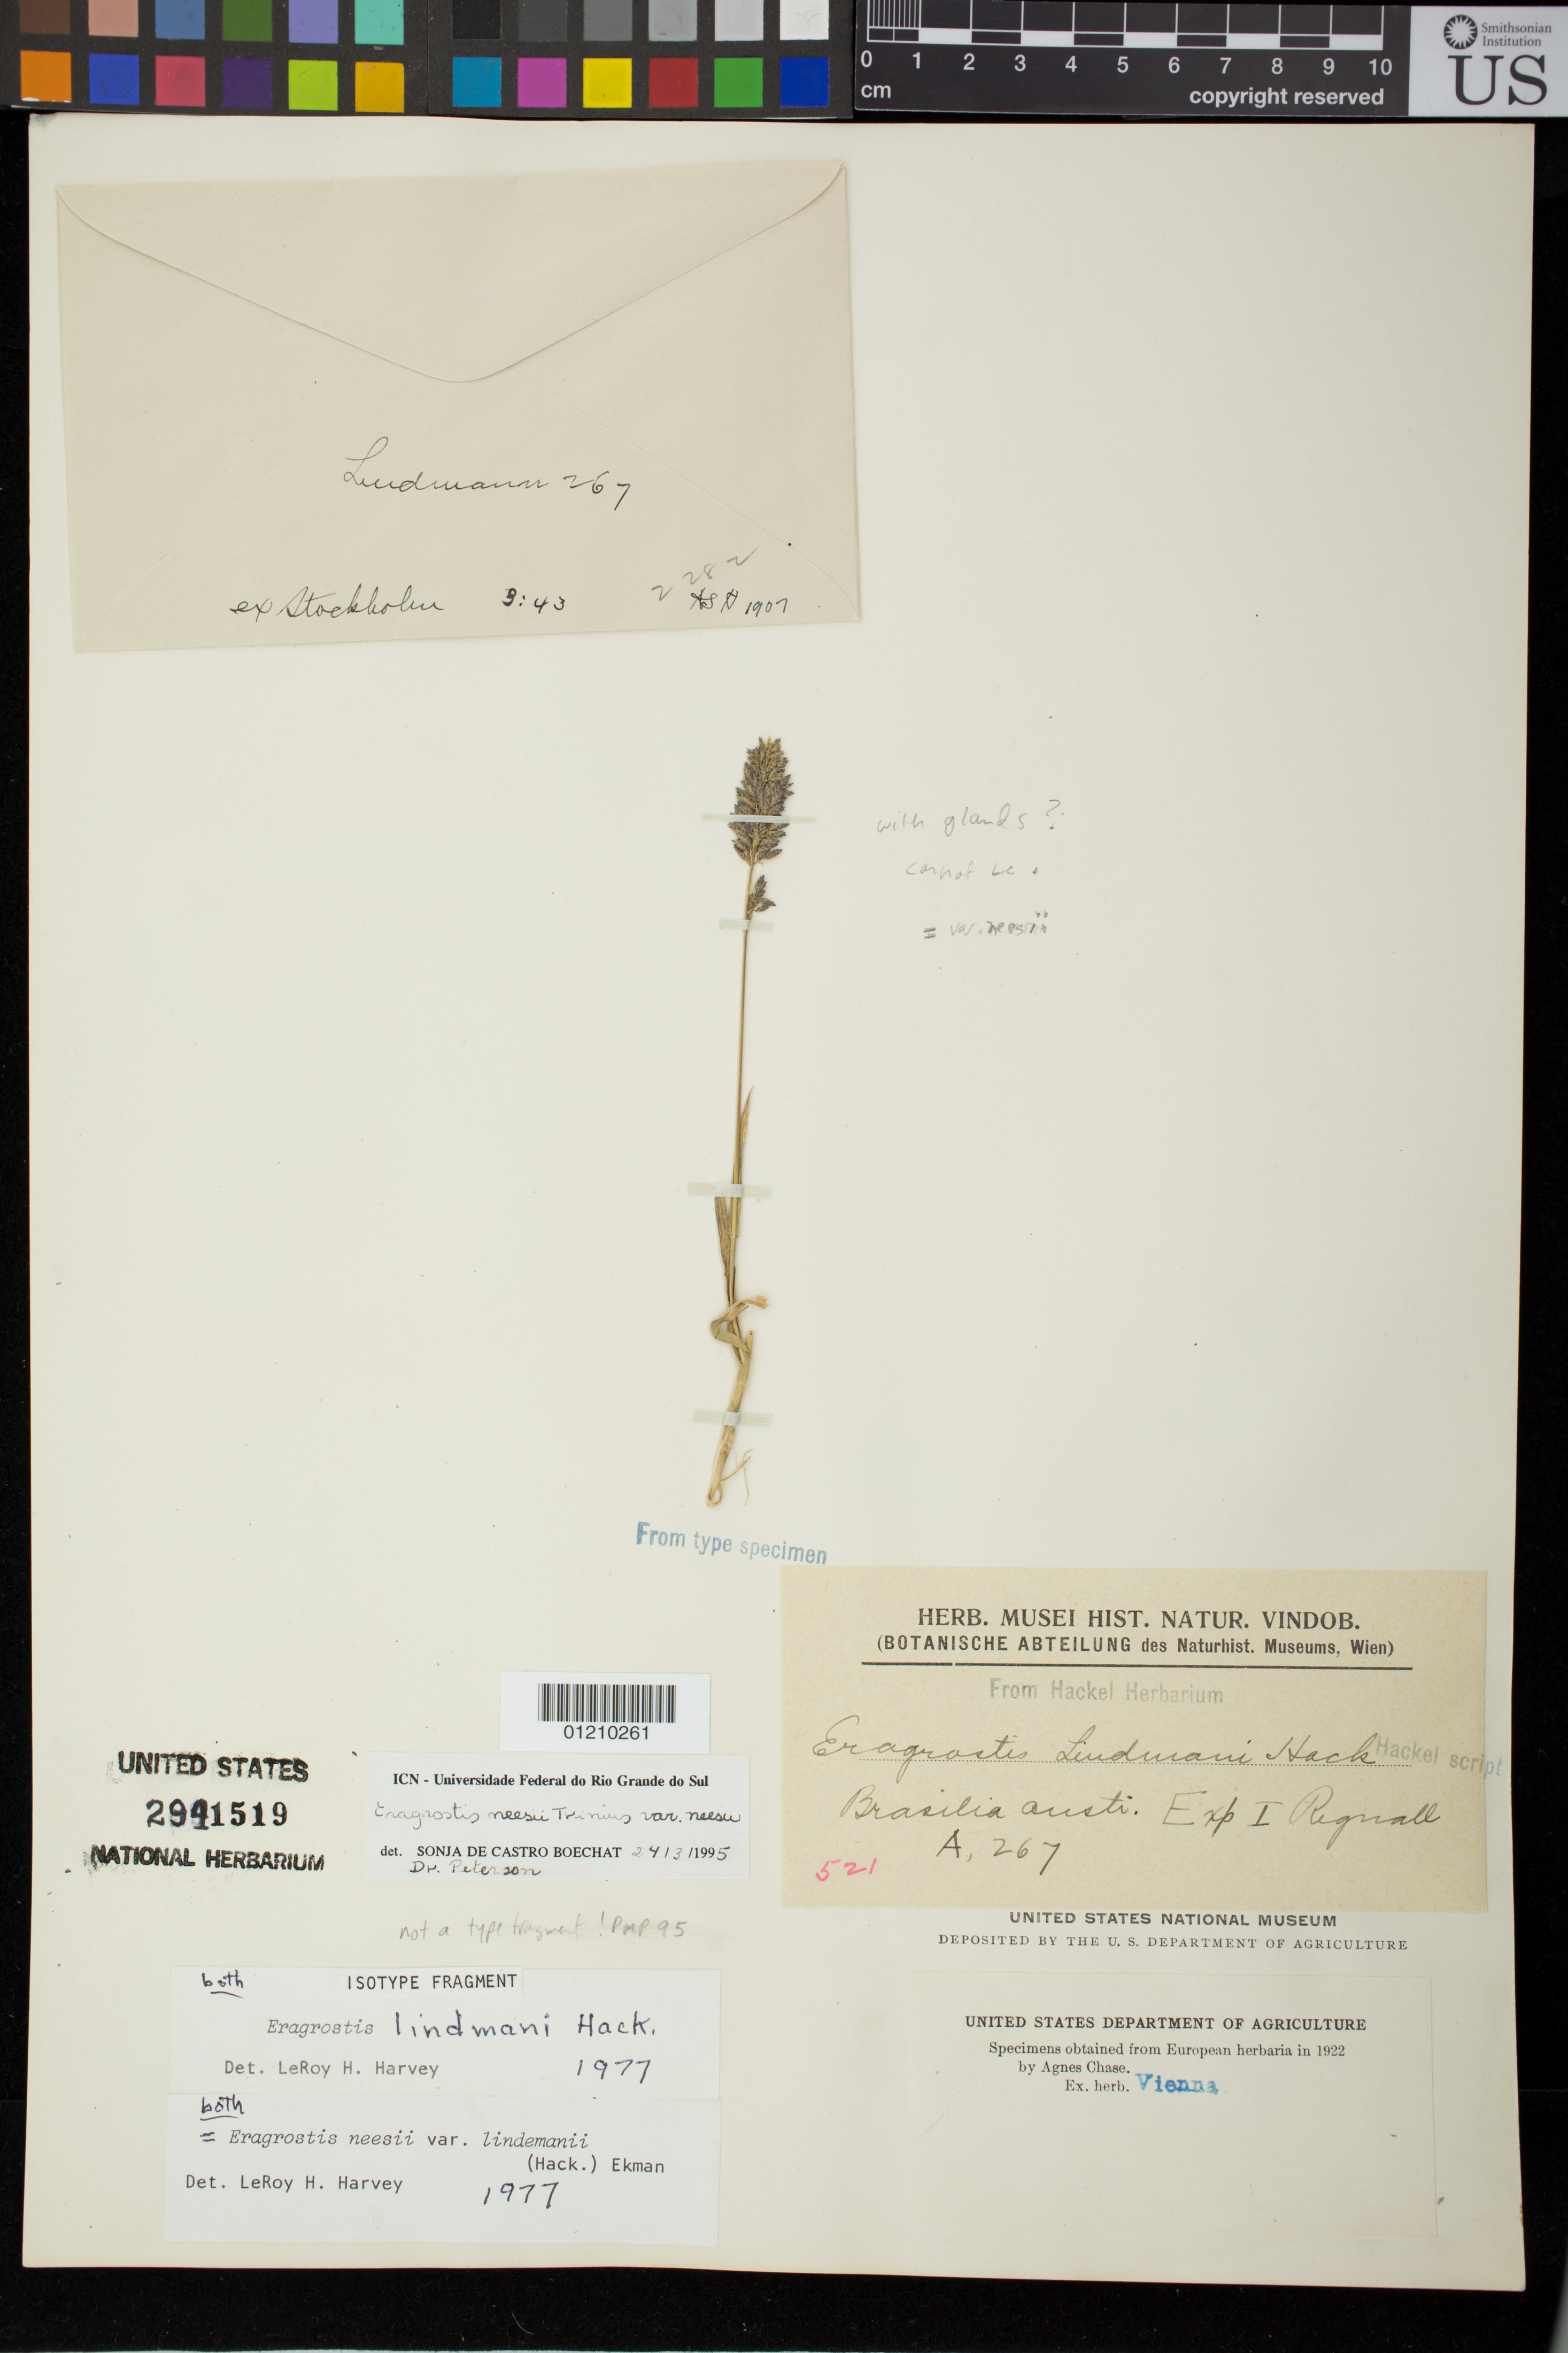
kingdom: Plantae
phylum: Tracheophyta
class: Liliopsida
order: Poales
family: Poaceae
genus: Eragrostis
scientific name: Eragrostis lindmanii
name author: Hack.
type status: Isotype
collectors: A. F. Regnell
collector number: A, 267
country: Brazil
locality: Brasilia austr.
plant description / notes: Fragmentary material of type specimen ex herb. Vienna.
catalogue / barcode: US 2941519